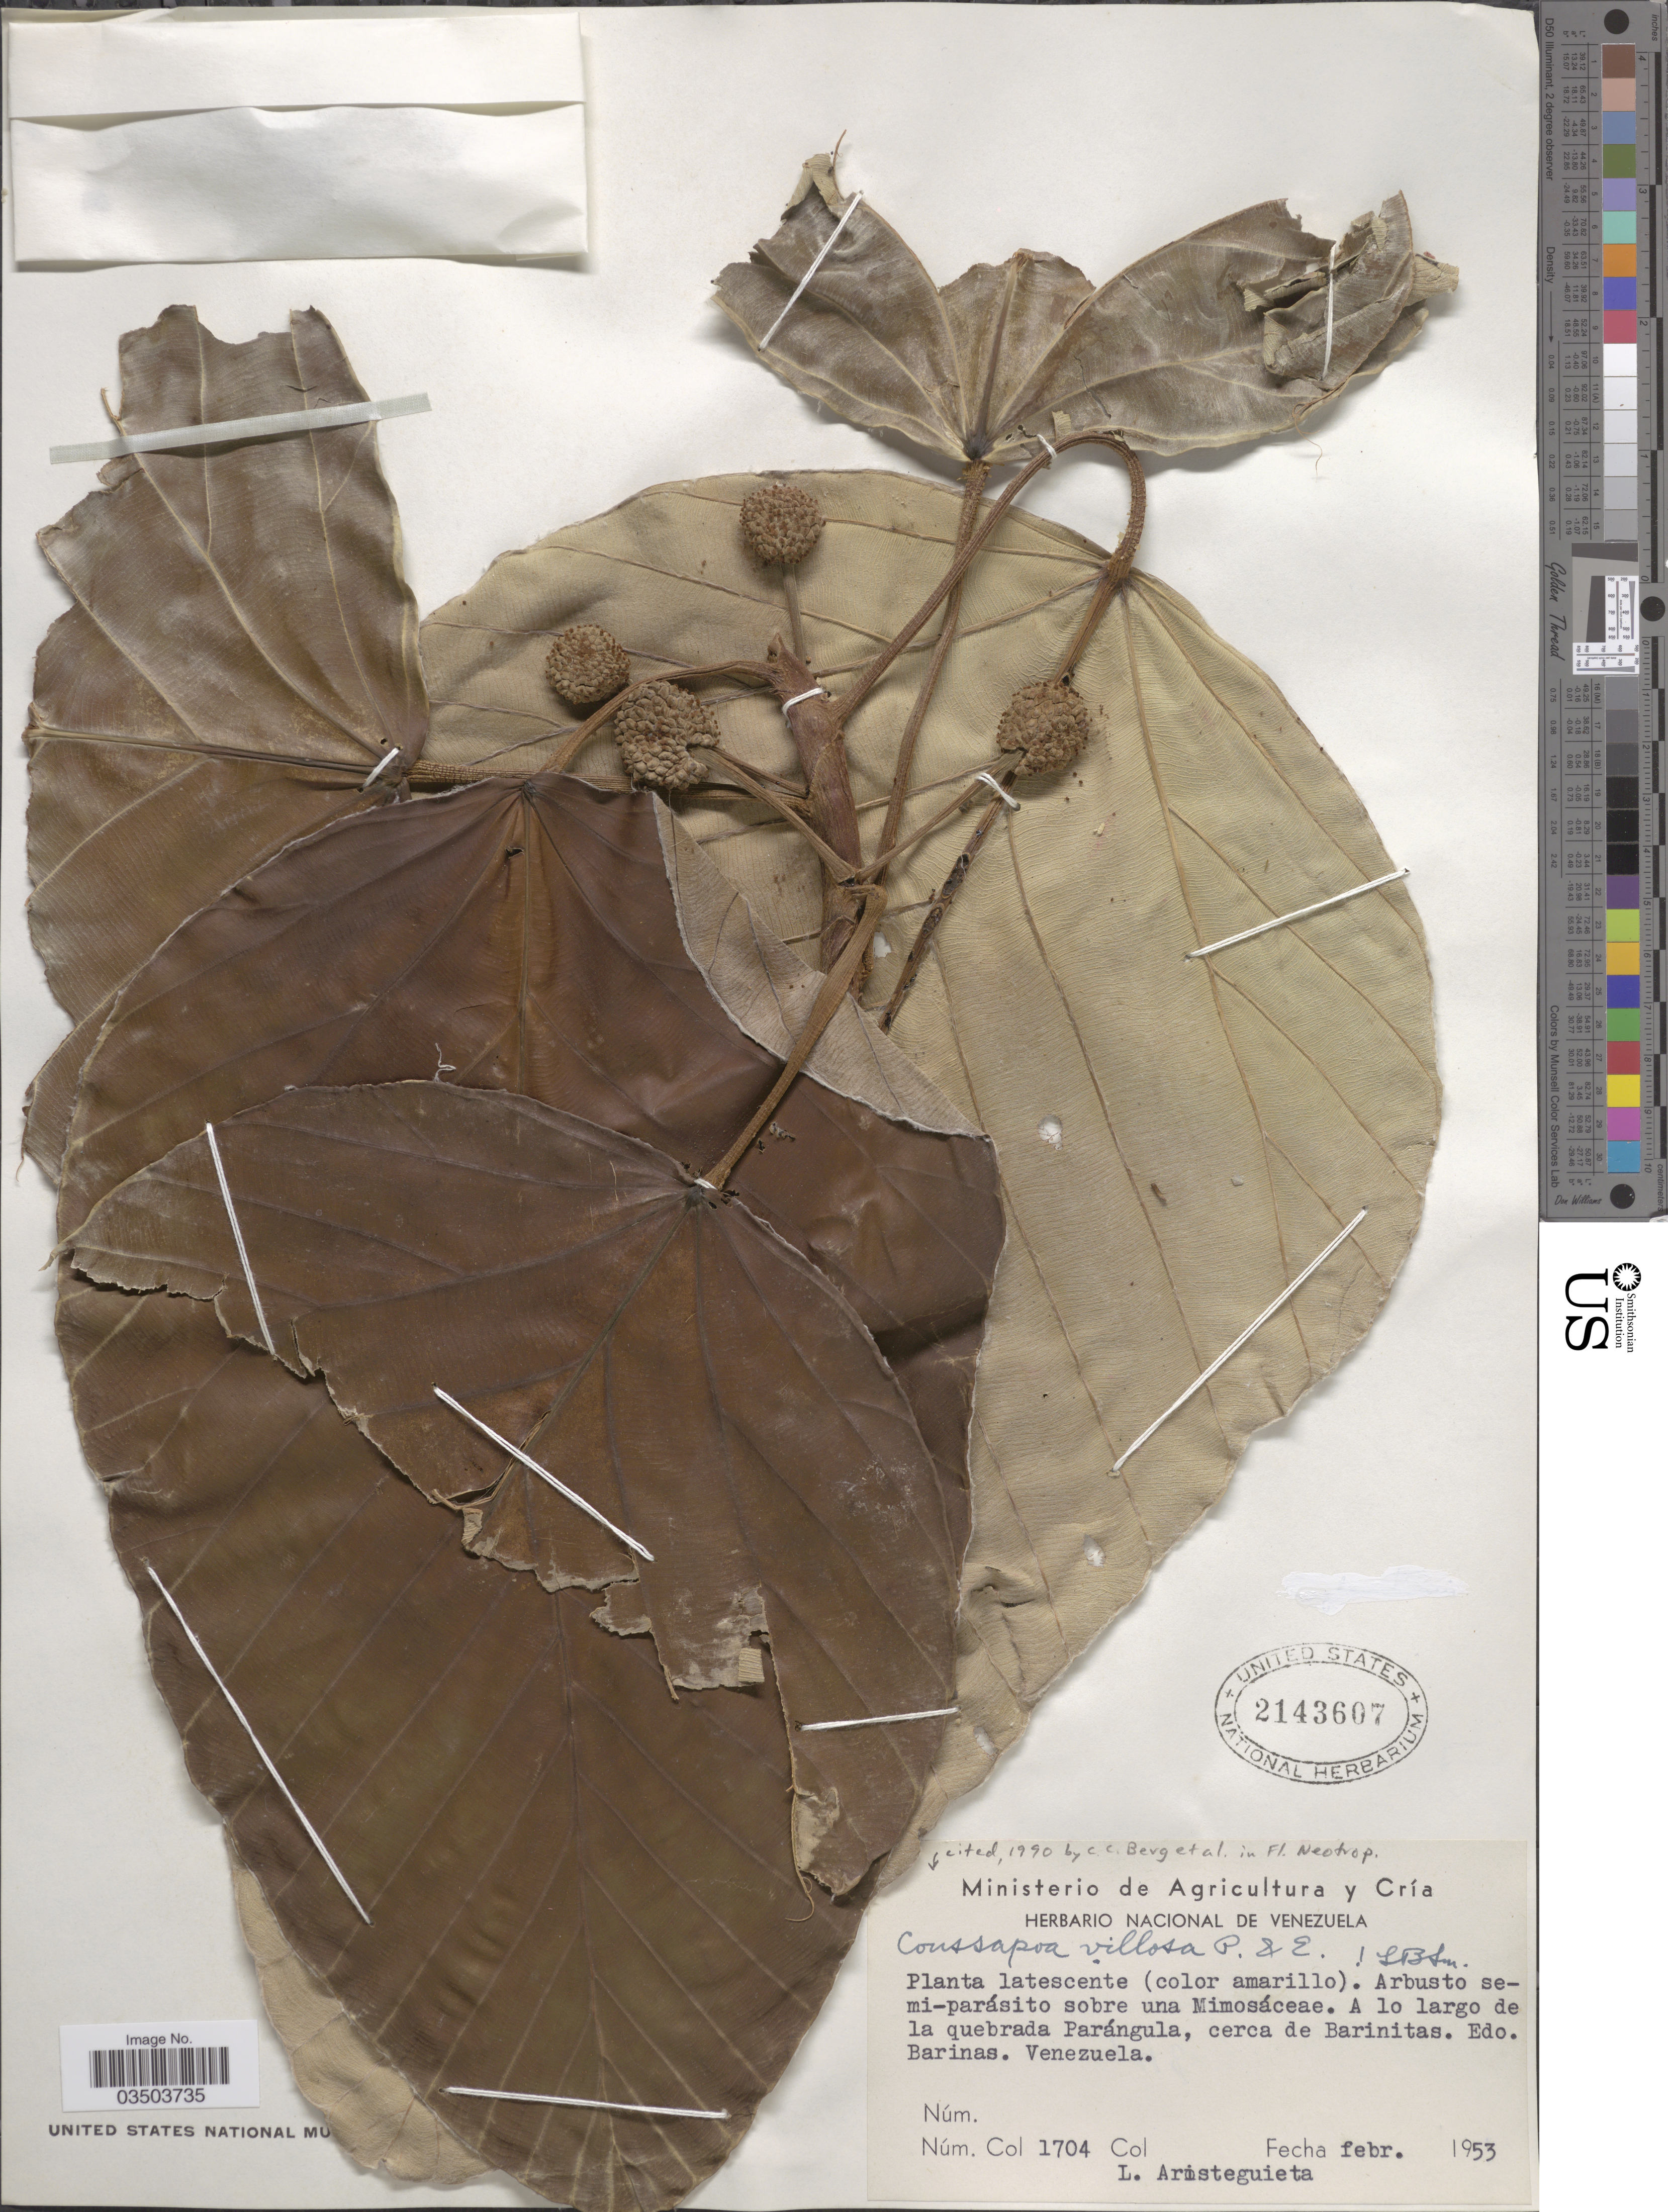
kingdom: Plantae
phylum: Tracheophyta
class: Magnoliopsida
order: Rosales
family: Urticaceae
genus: Coussapoa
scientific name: Coussapoa villosa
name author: Poepp. & Endl.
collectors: L. Aristeguieta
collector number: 1704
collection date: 1953-02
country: Venezuela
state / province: Barinas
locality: A lo largo de la quebrada Parángula, cerca de Barinitas.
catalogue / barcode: US 2143607